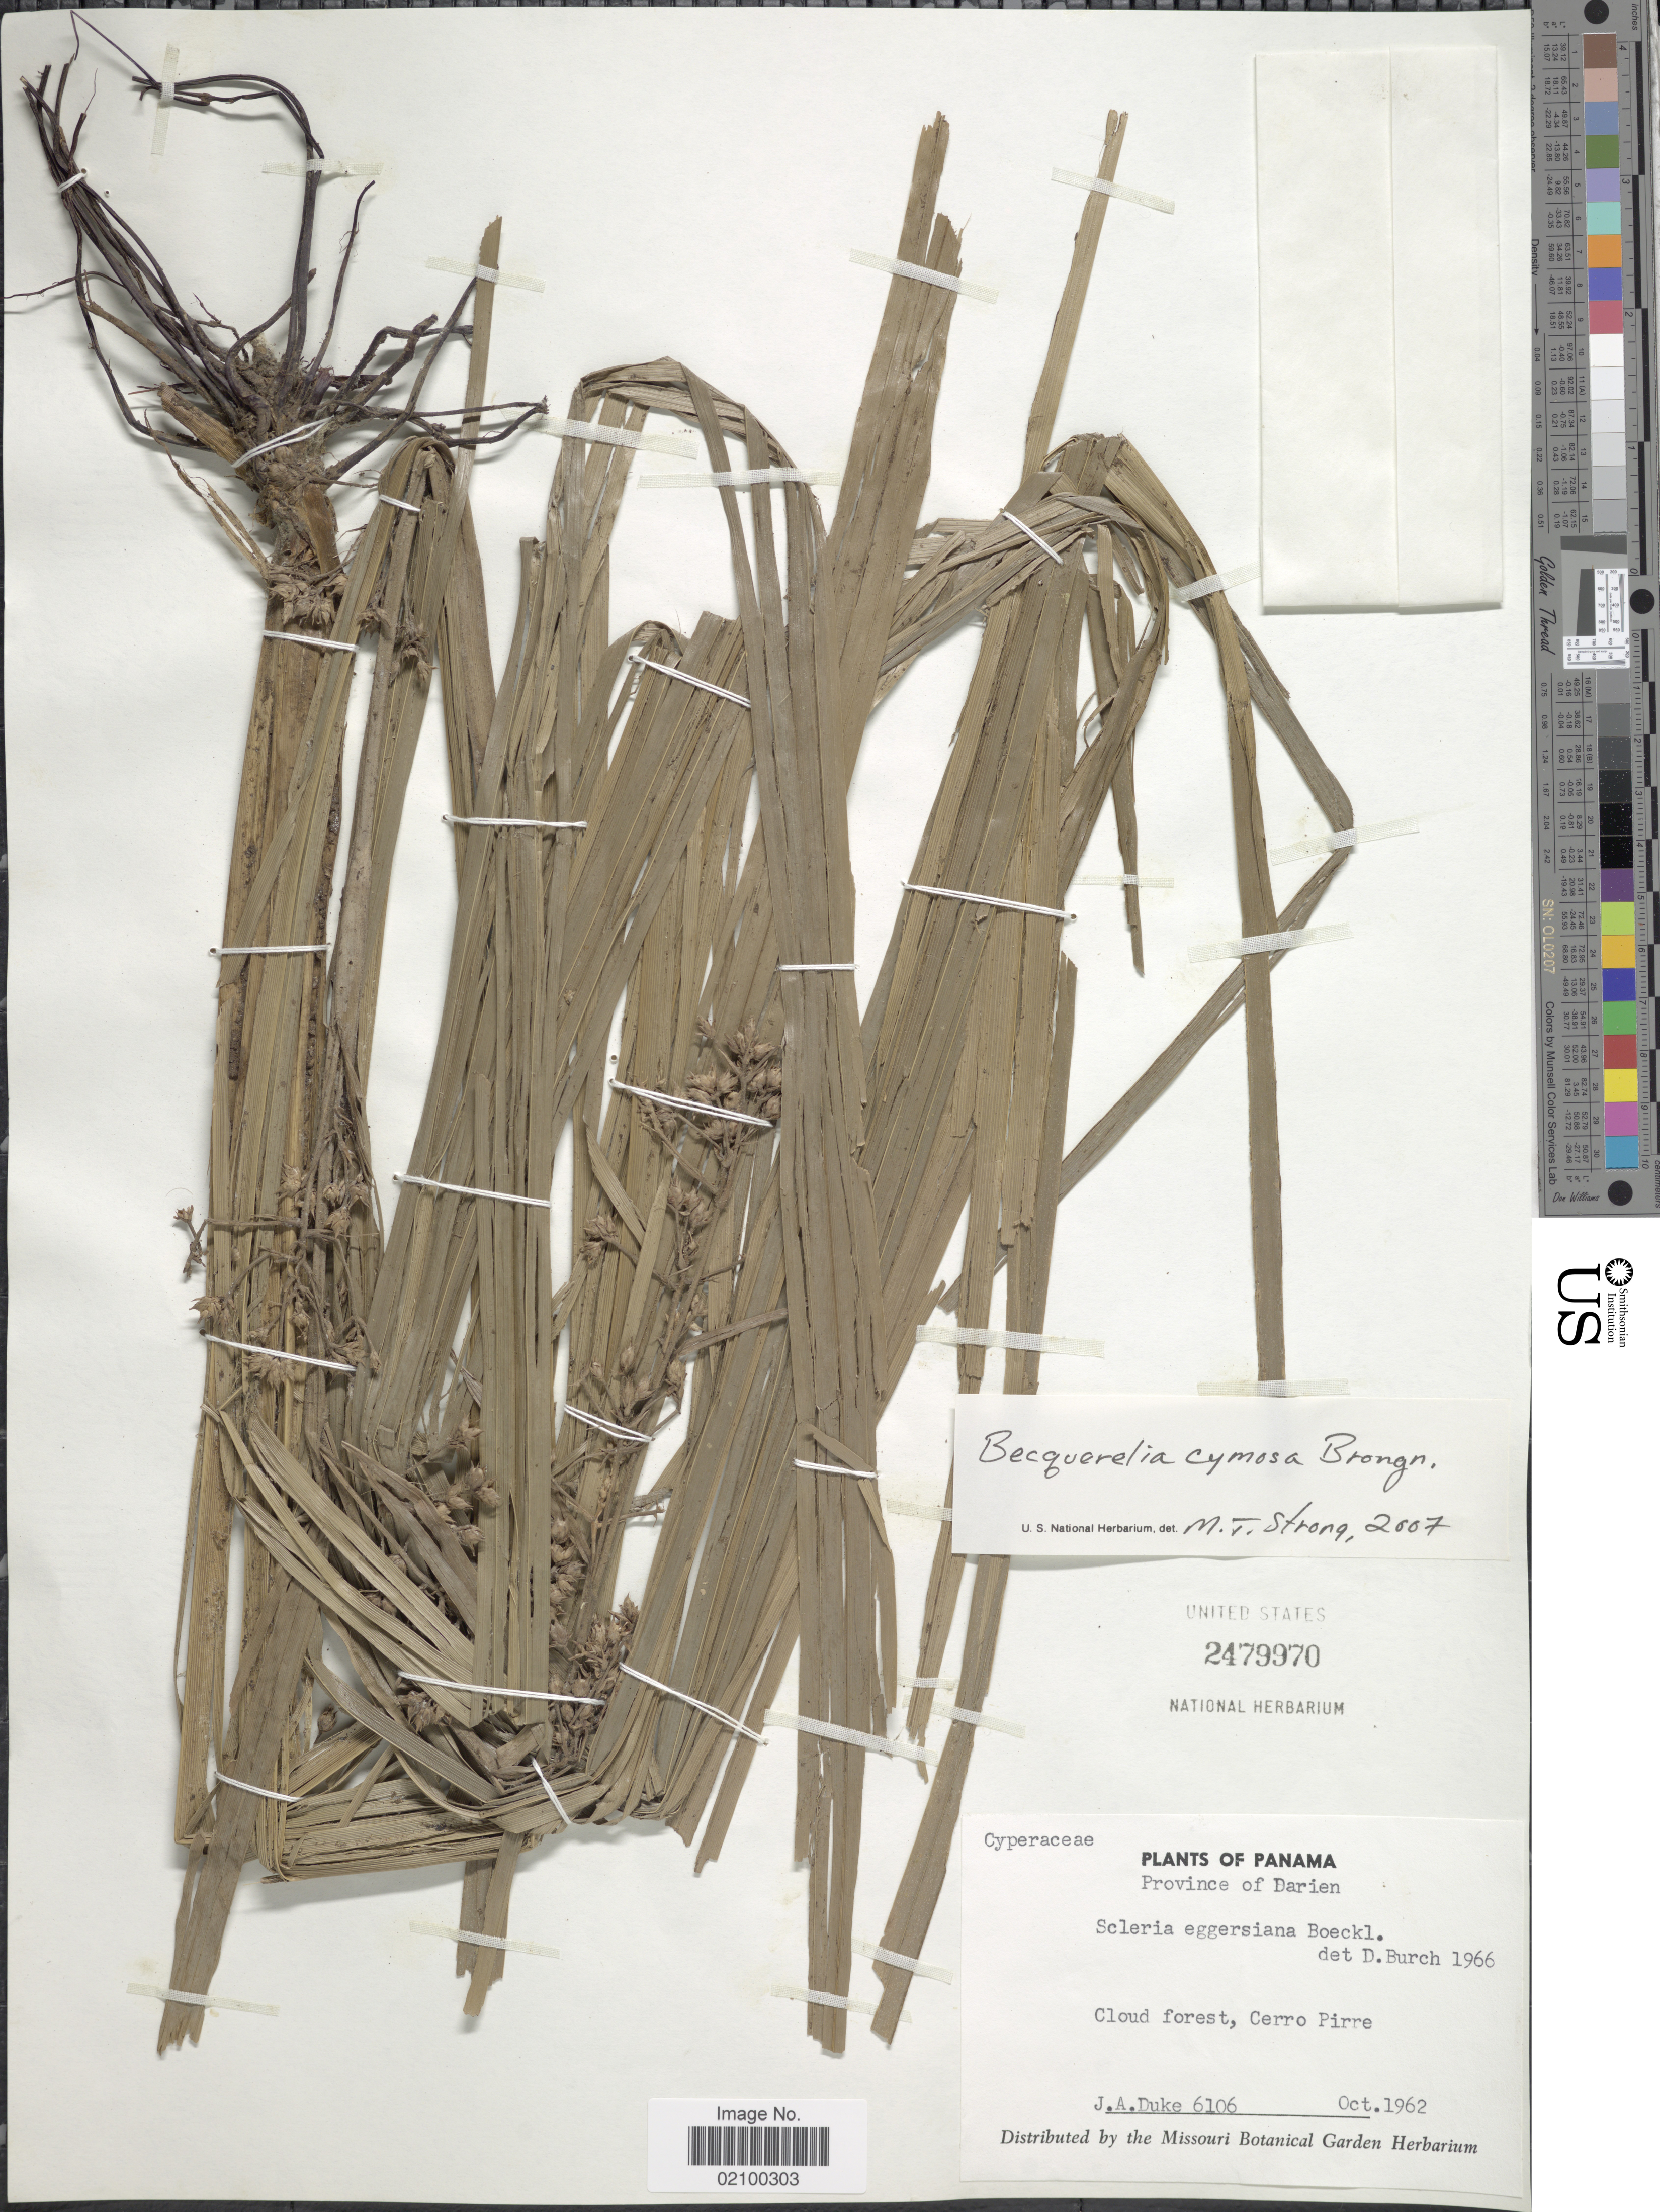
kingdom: Plantae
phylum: Tracheophyta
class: Liliopsida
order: Poales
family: Cyperaceae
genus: Becquerelia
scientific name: Becquerelia cymosa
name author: Brongn.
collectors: J. A. Duke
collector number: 6106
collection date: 1962-10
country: Panama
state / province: Darién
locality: Cloud forest, Cerro Pirre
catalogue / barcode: US 2479970